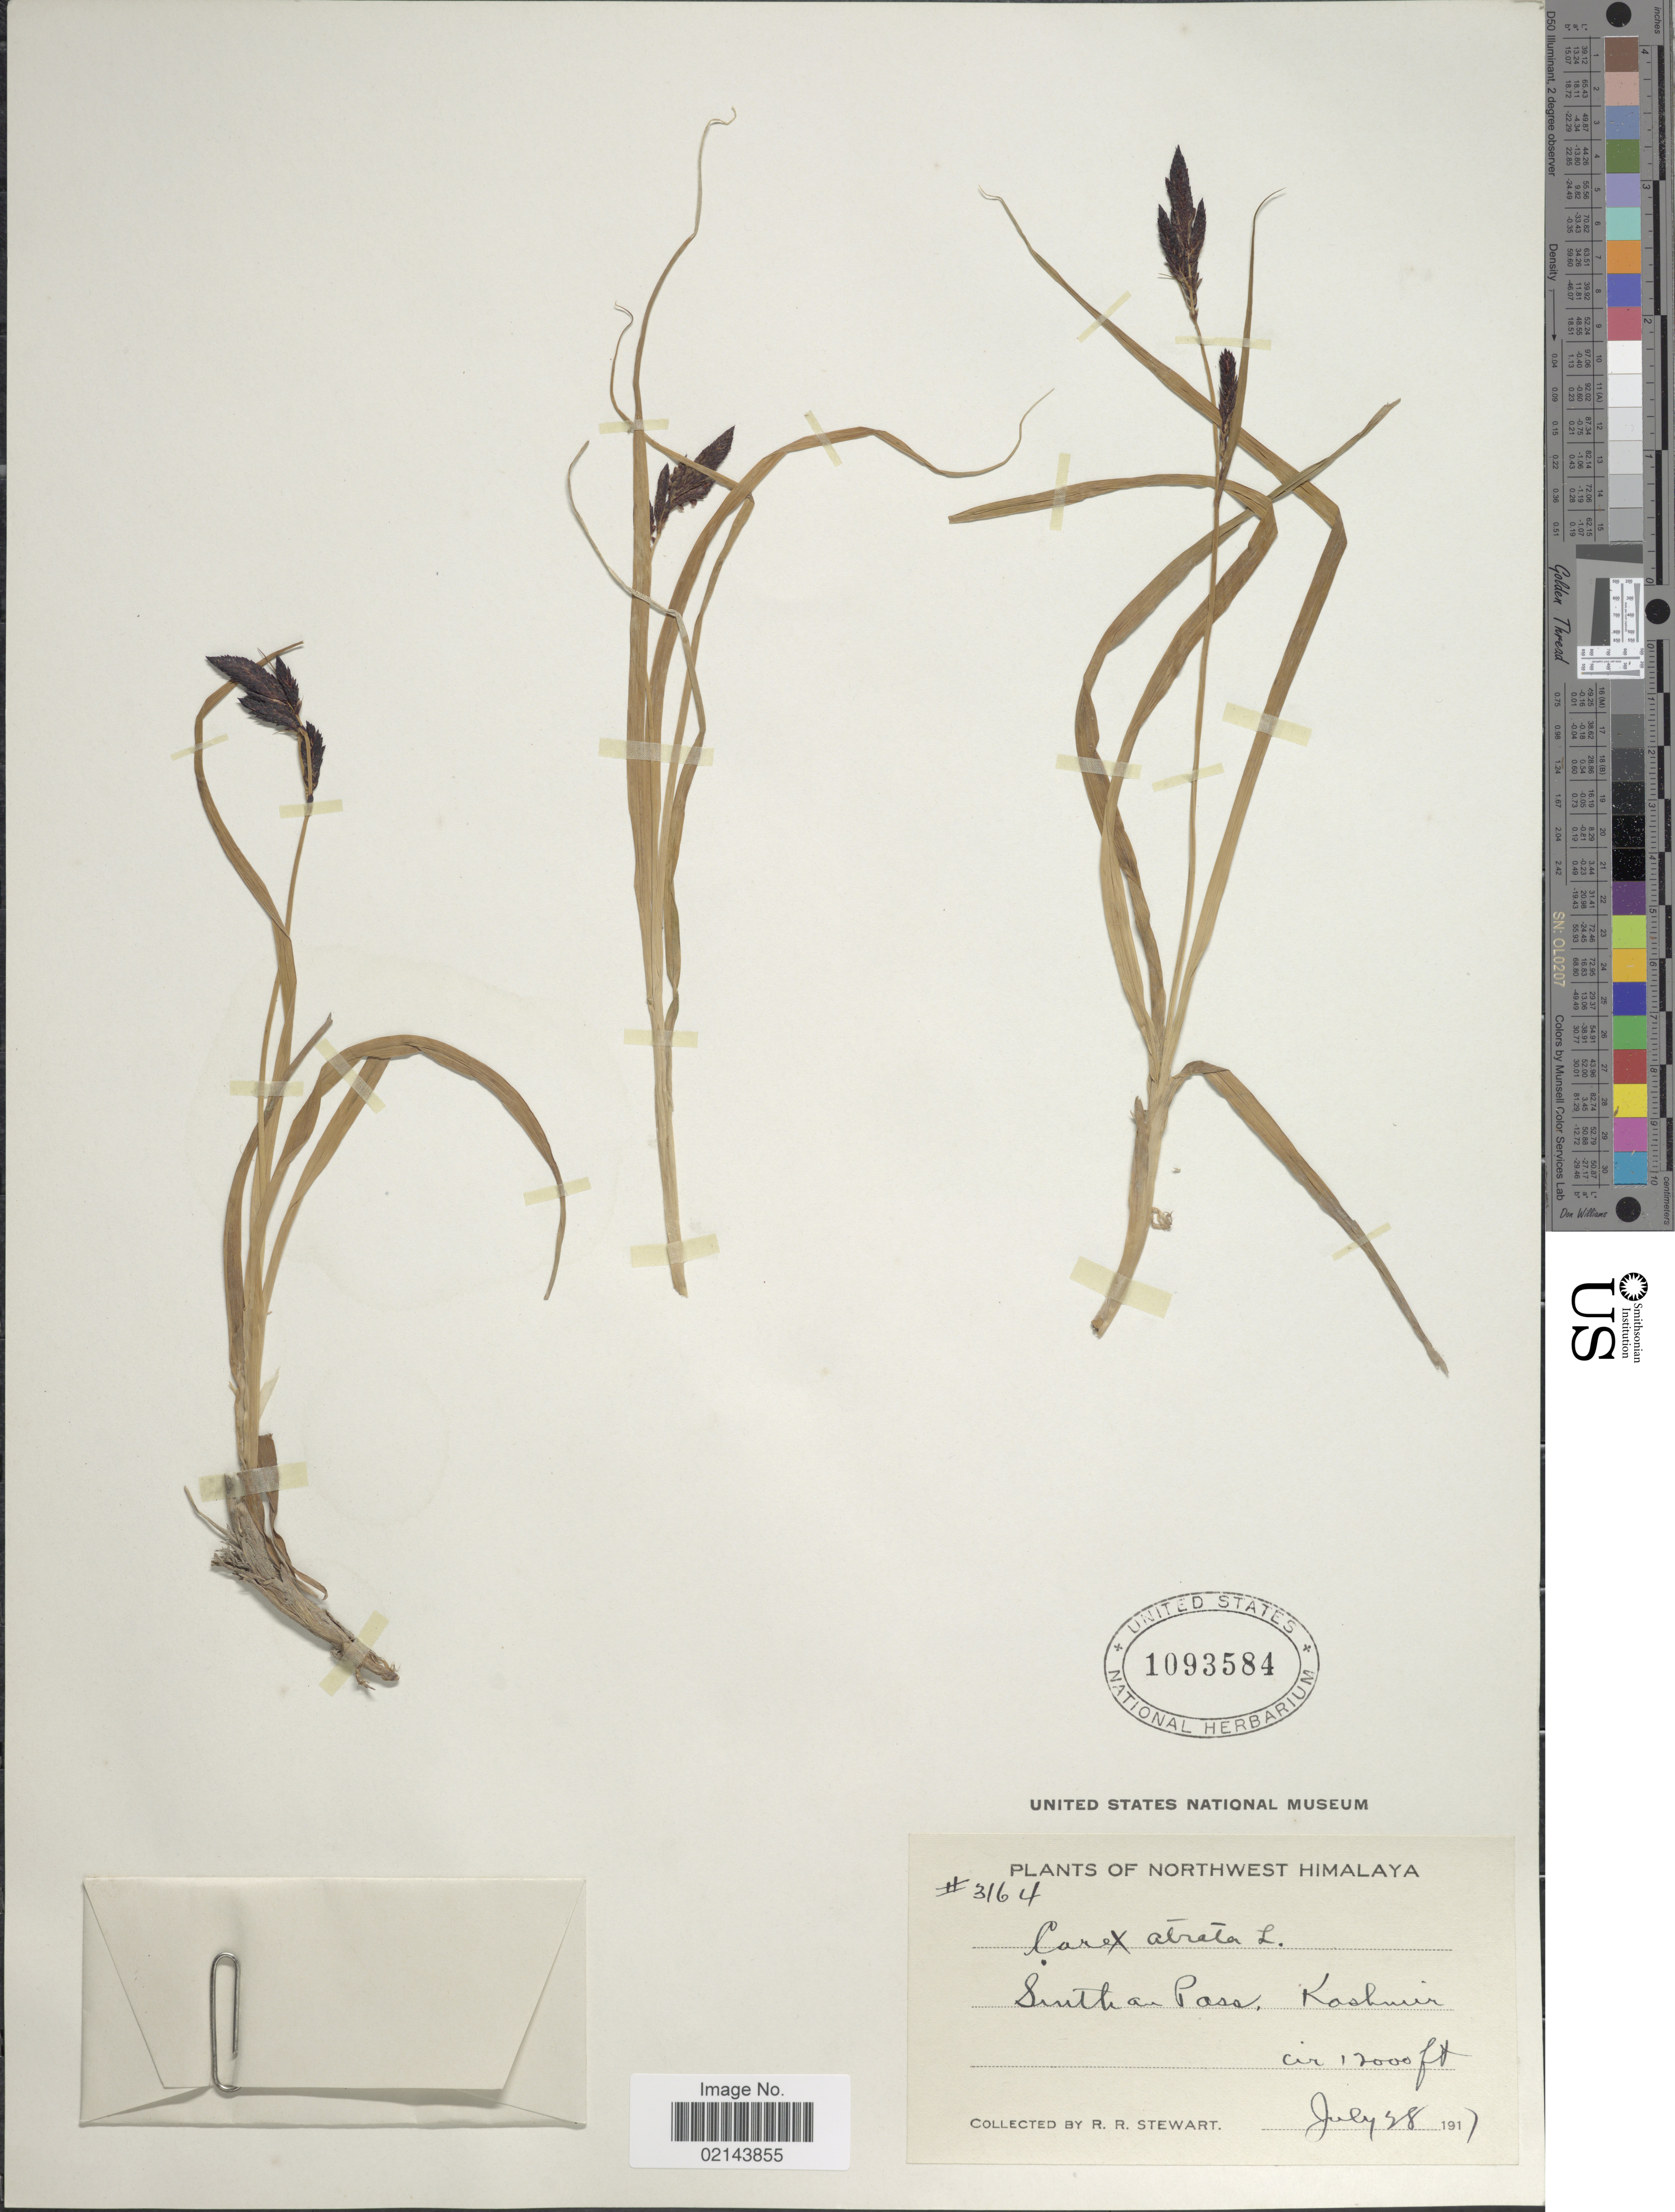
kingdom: Plantae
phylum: Tracheophyta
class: Liliopsida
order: Poales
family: Cyperaceae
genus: Carex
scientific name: Carex atrata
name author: L.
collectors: R. R. Stewart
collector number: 3164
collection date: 1917-07-28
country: India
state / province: Jammu and Kashmir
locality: Northwest Himalaya. South au Pass. Kashmir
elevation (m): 3658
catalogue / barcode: US 1093584